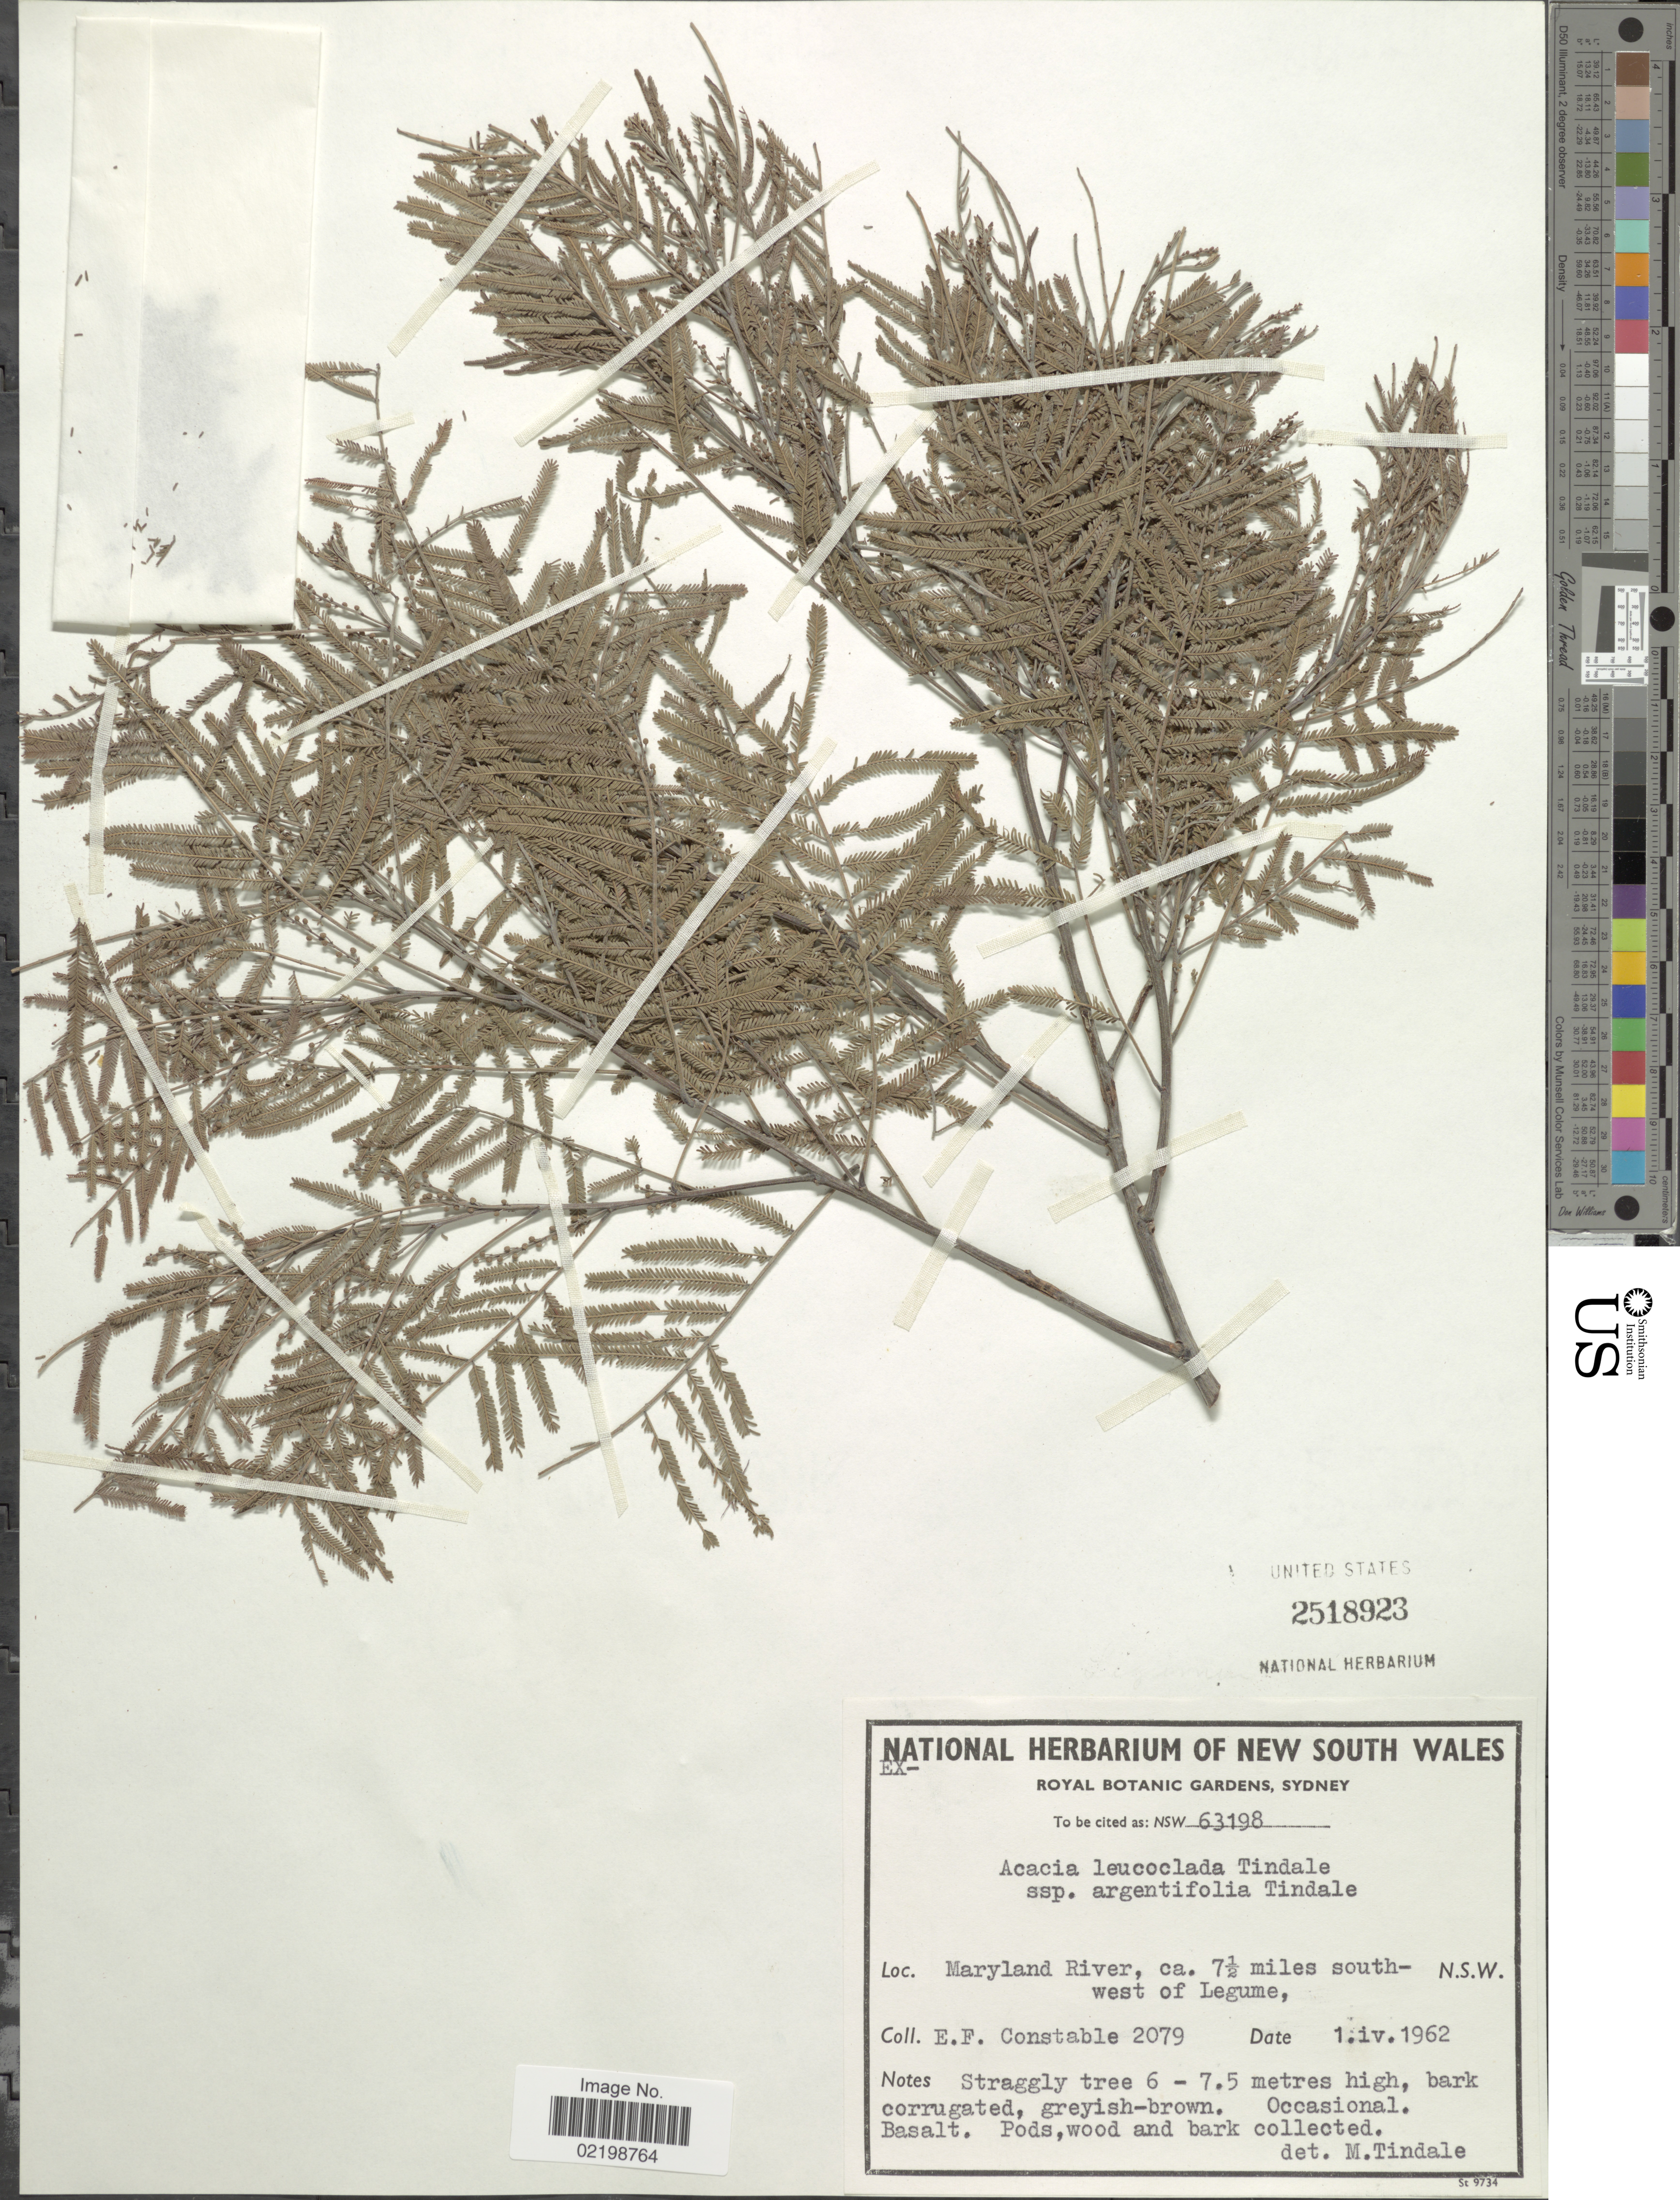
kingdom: Plantae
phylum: Tracheophyta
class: Magnoliopsida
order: Fabales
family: Fabaceae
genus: Acacia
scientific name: Acacia leucoclada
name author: Tindale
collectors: E. F. Constable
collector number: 2079/NSW63198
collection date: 1962-04-01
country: Australia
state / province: New South Wales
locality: Maryland River, ca.7 1/2 miles south-west of Legume. N.S.W.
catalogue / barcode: US 2518923